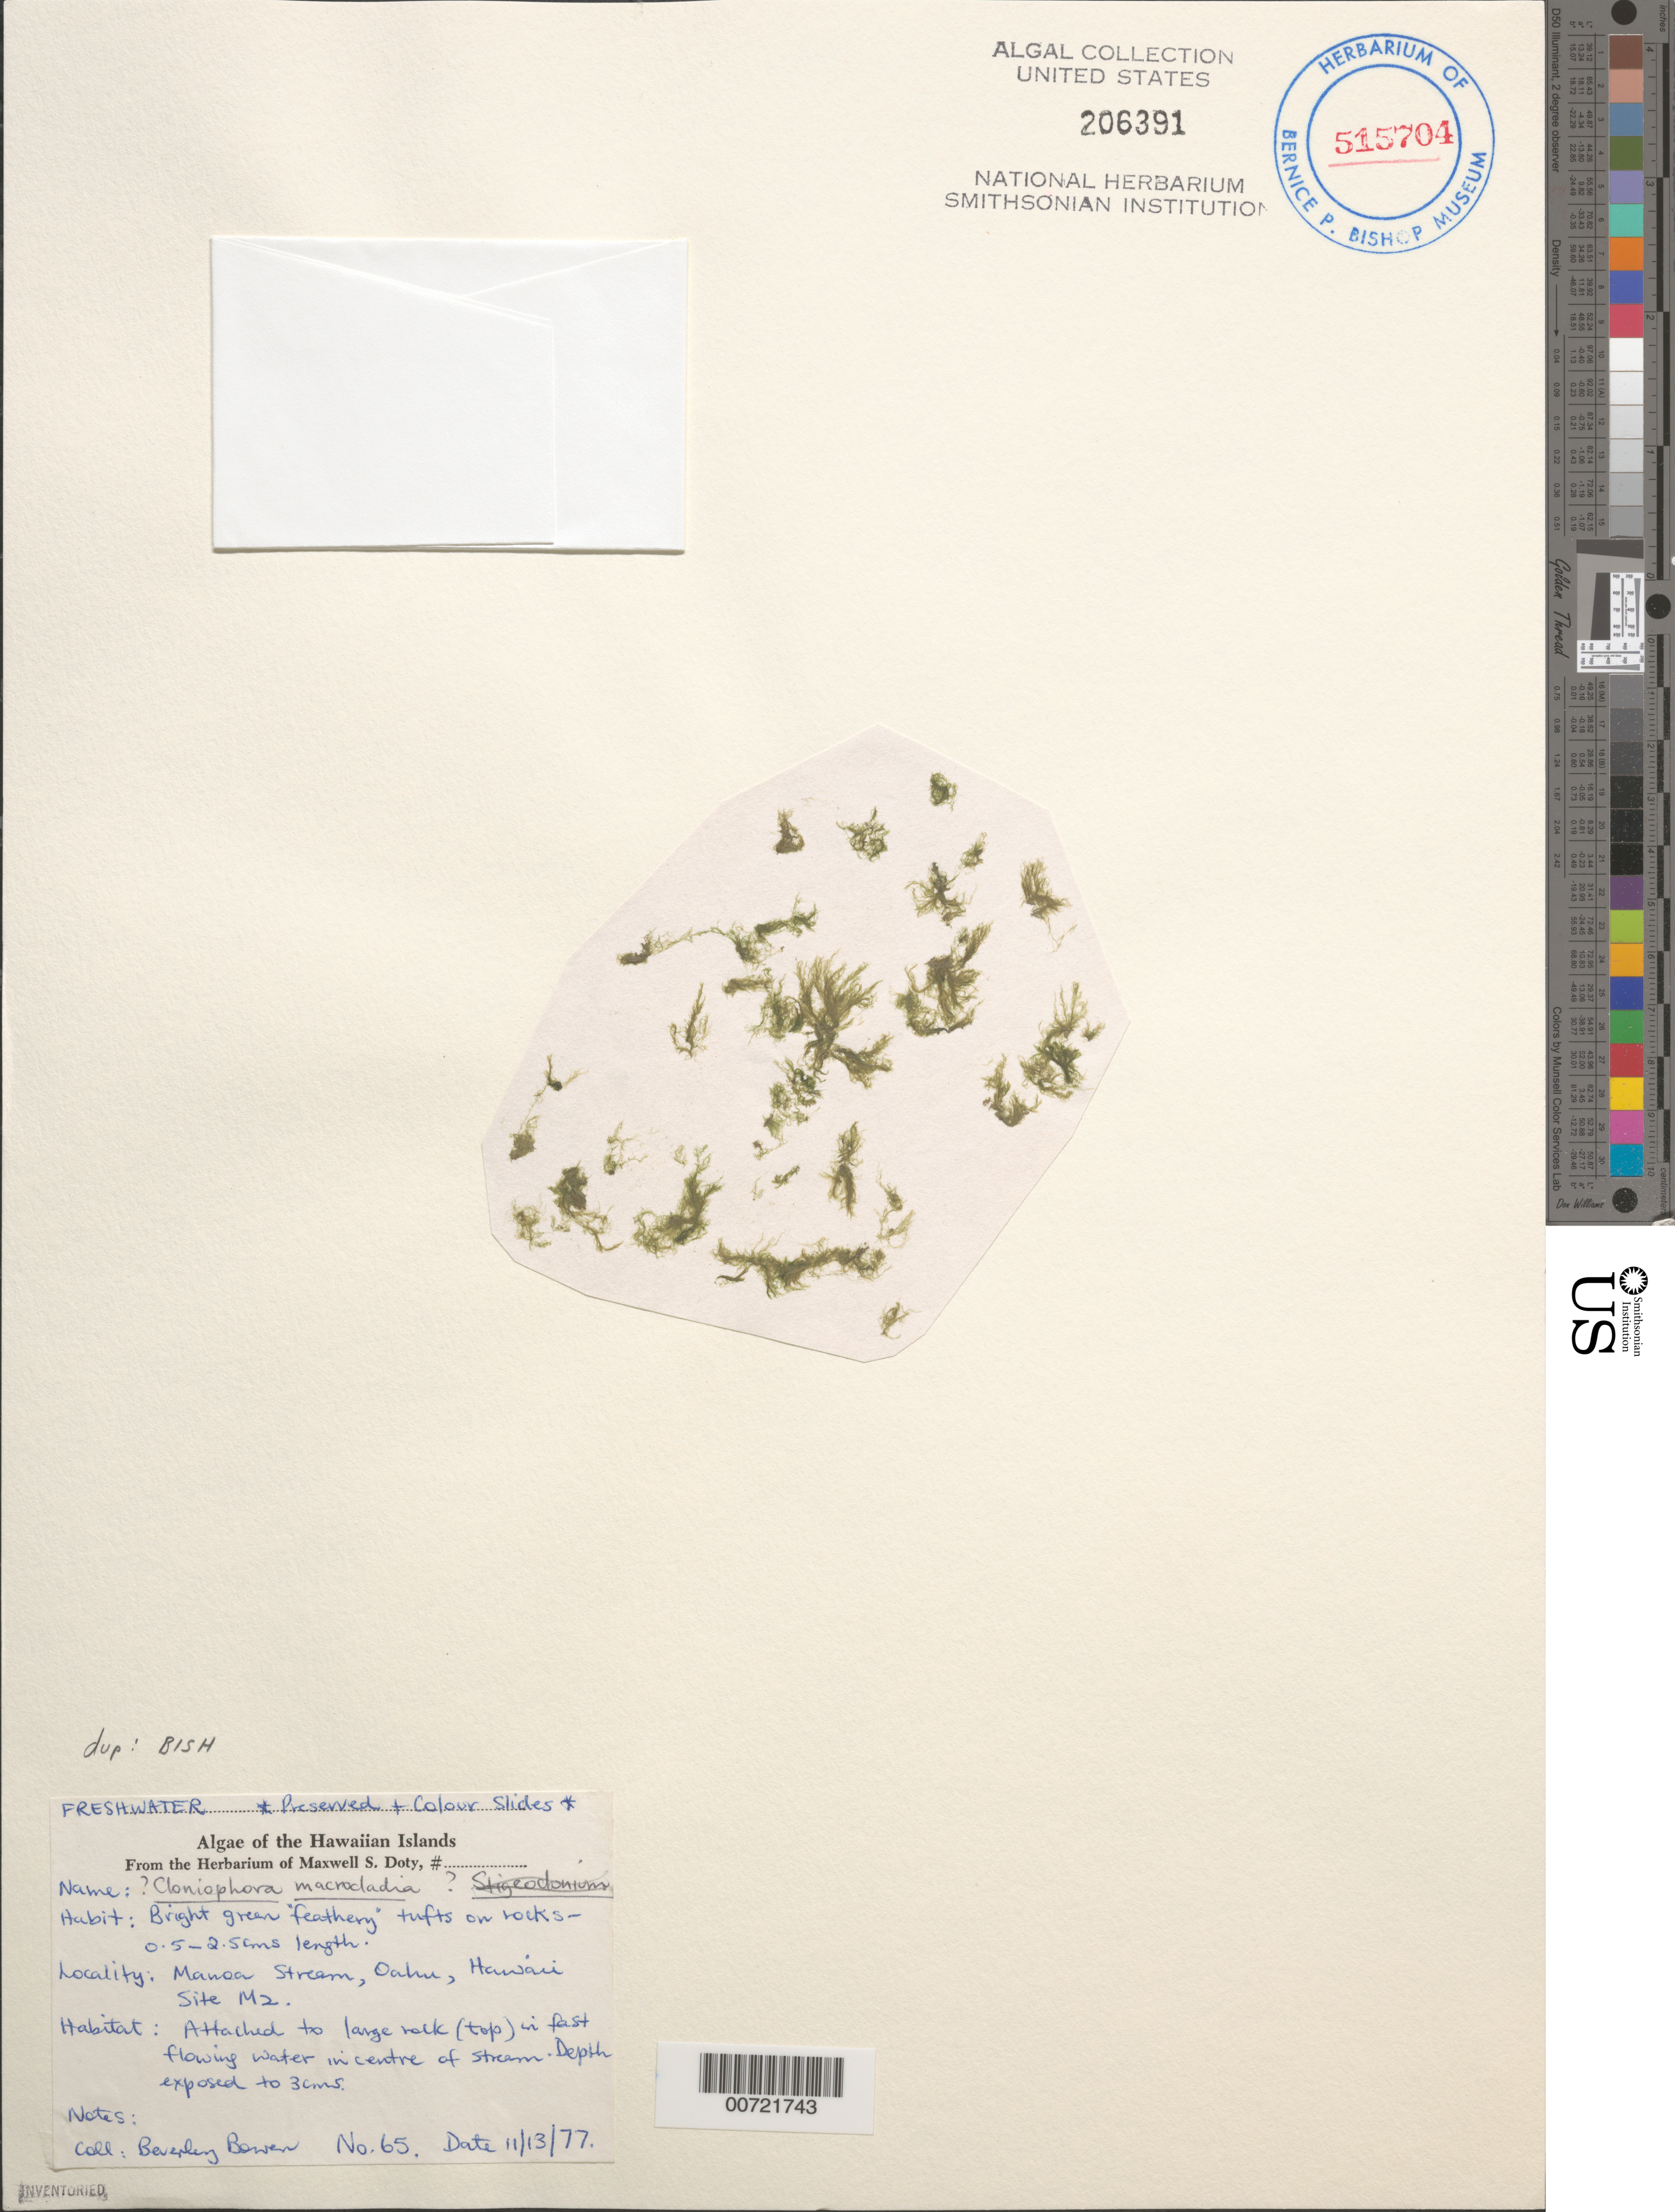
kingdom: Plantae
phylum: Chlorophyta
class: Ulvophyceae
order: Ulvales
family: Cloniophoraceae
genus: Cloniophora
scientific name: Cloniophora macrocladia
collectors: B. Bowen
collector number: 65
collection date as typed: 13 Nov 1977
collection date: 1977-11-13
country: United States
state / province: Hawaii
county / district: Honolulu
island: Oahu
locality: Manoa Stream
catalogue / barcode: US 206391